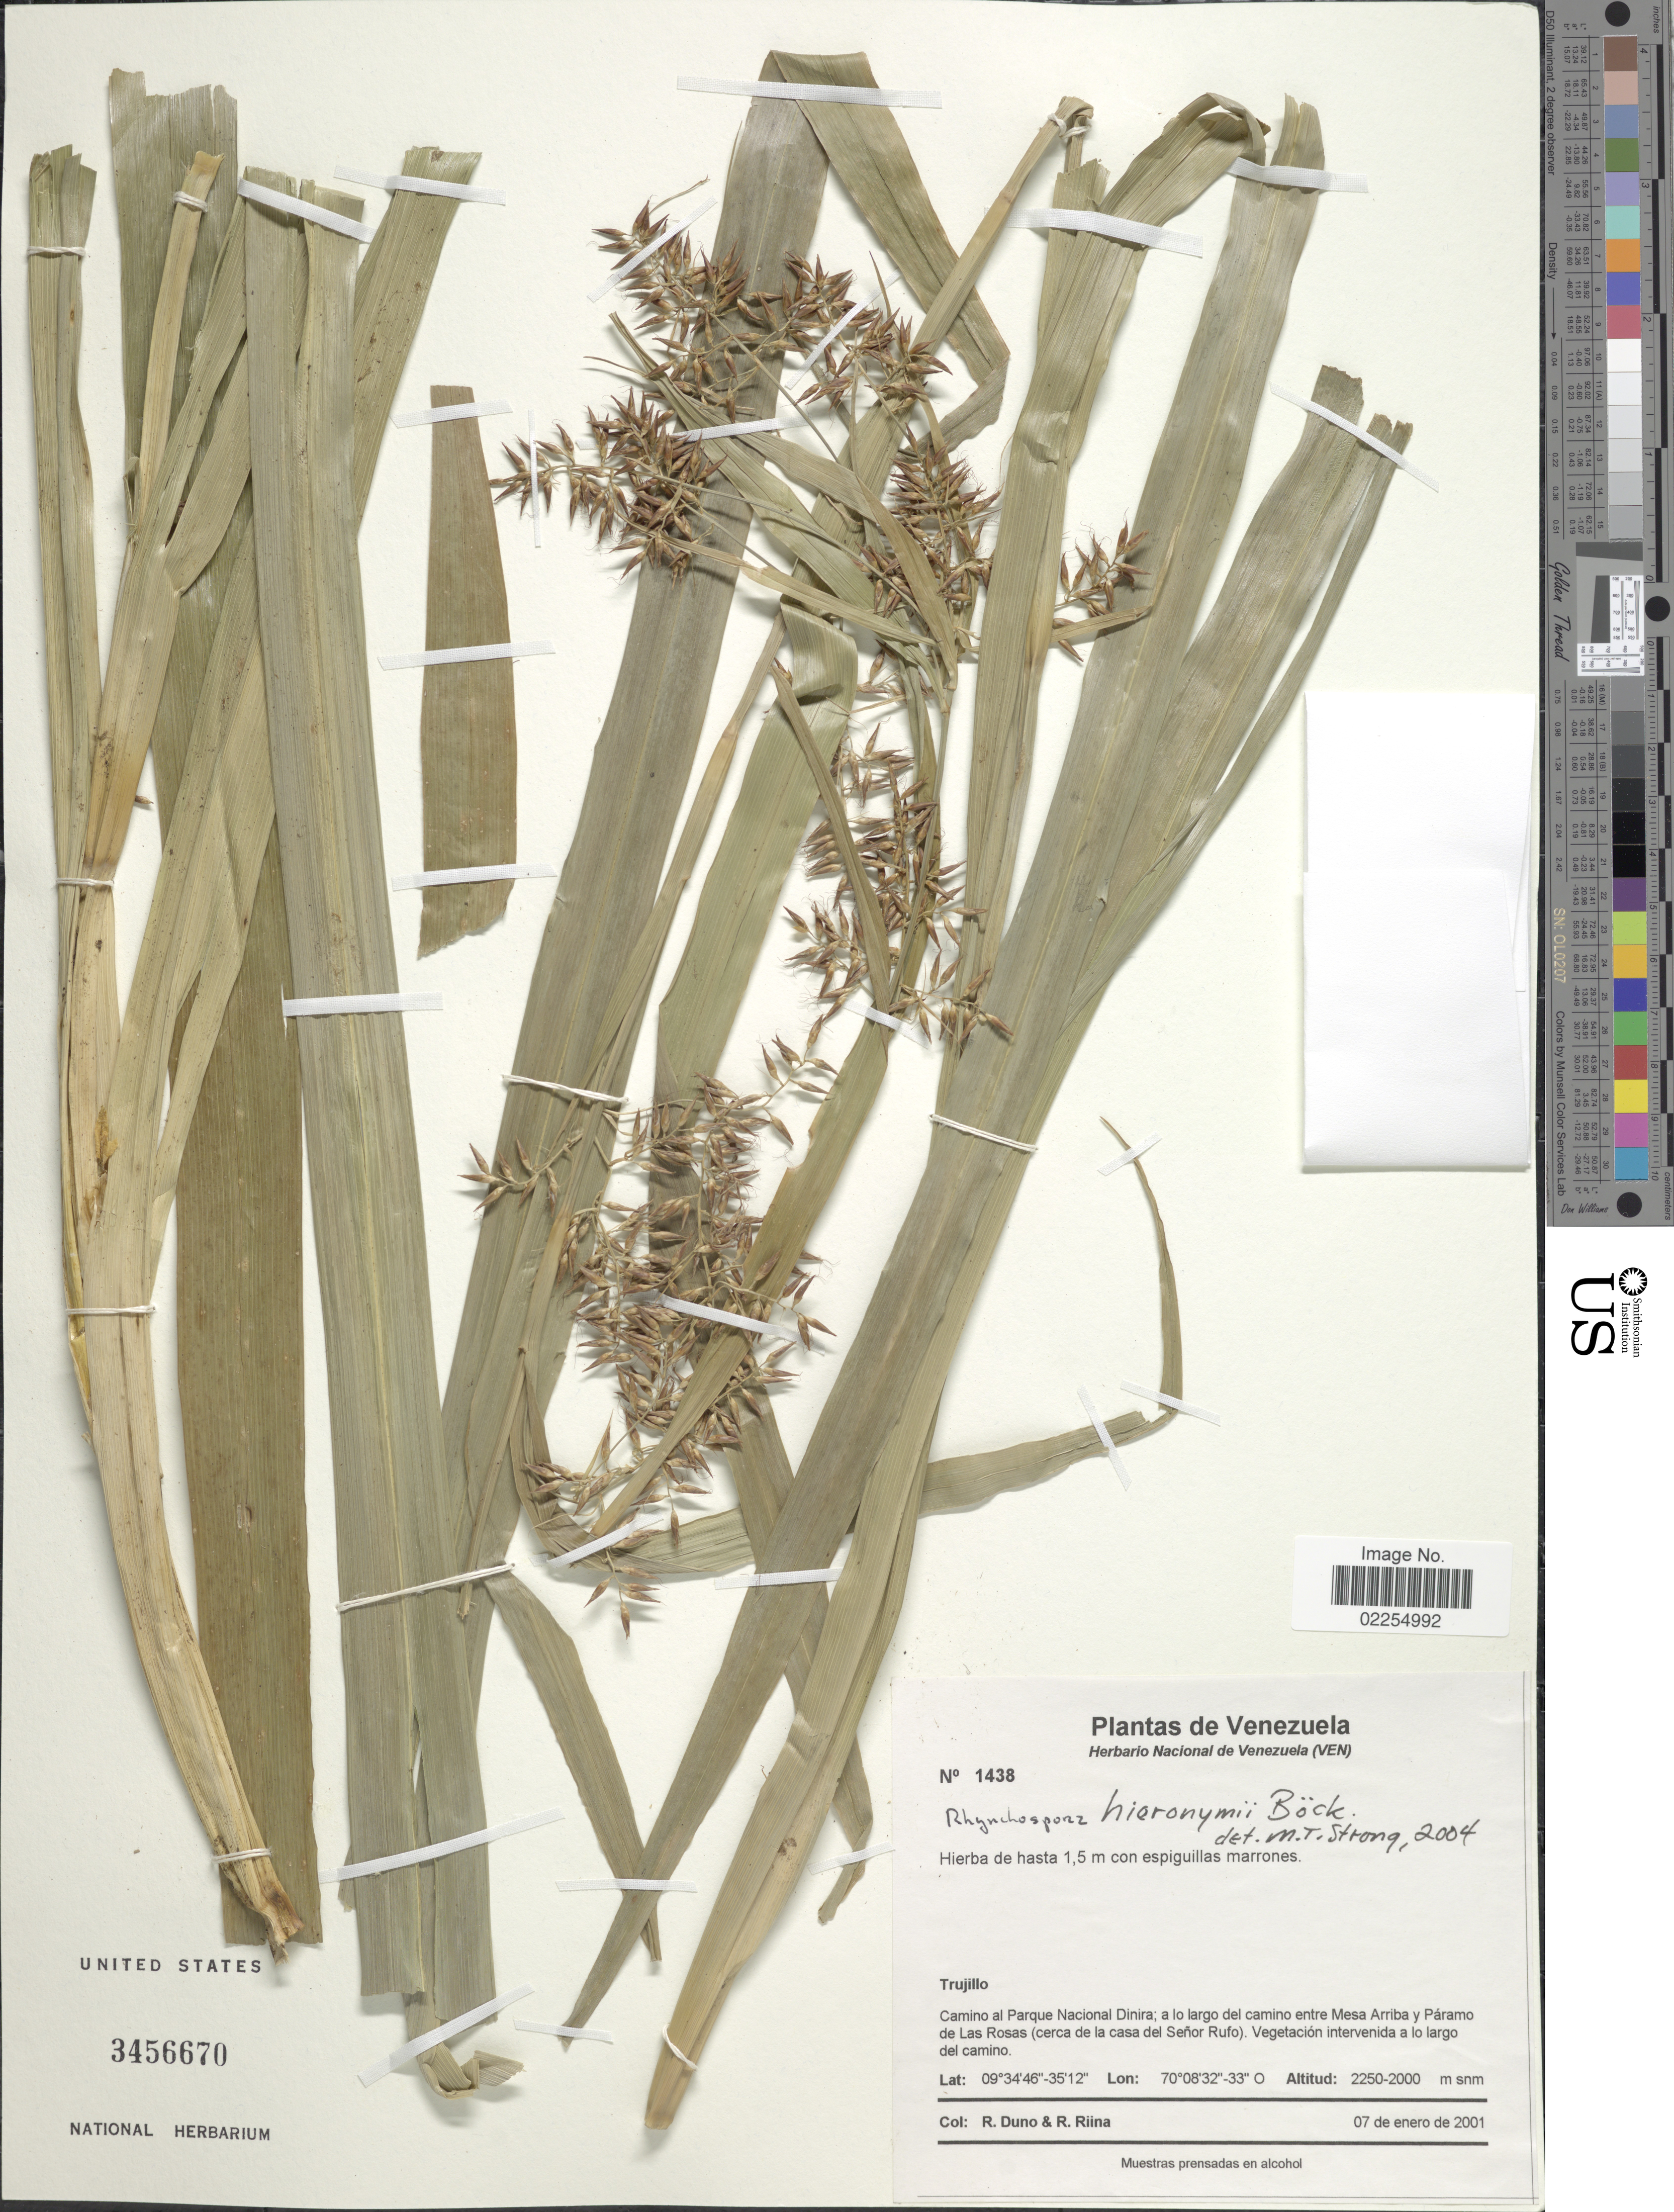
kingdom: Plantae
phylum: Tracheophyta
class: Liliopsida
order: Poales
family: Cyperaceae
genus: Rhynchospora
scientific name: Rhynchospora immensa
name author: Kük.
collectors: R. Duno de Stefano & R. Riina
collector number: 1438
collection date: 2001-01-07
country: Venezuela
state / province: Trujillo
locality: Camino al Parque Nacional Dinira; a lo largo del camino entre Mesa Arriba y Paramo de Las Rosas (cerca de la casa del Senor Rufo), vegetatcion intervenida a lo largo del camino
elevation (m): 2000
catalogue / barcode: US 3456670